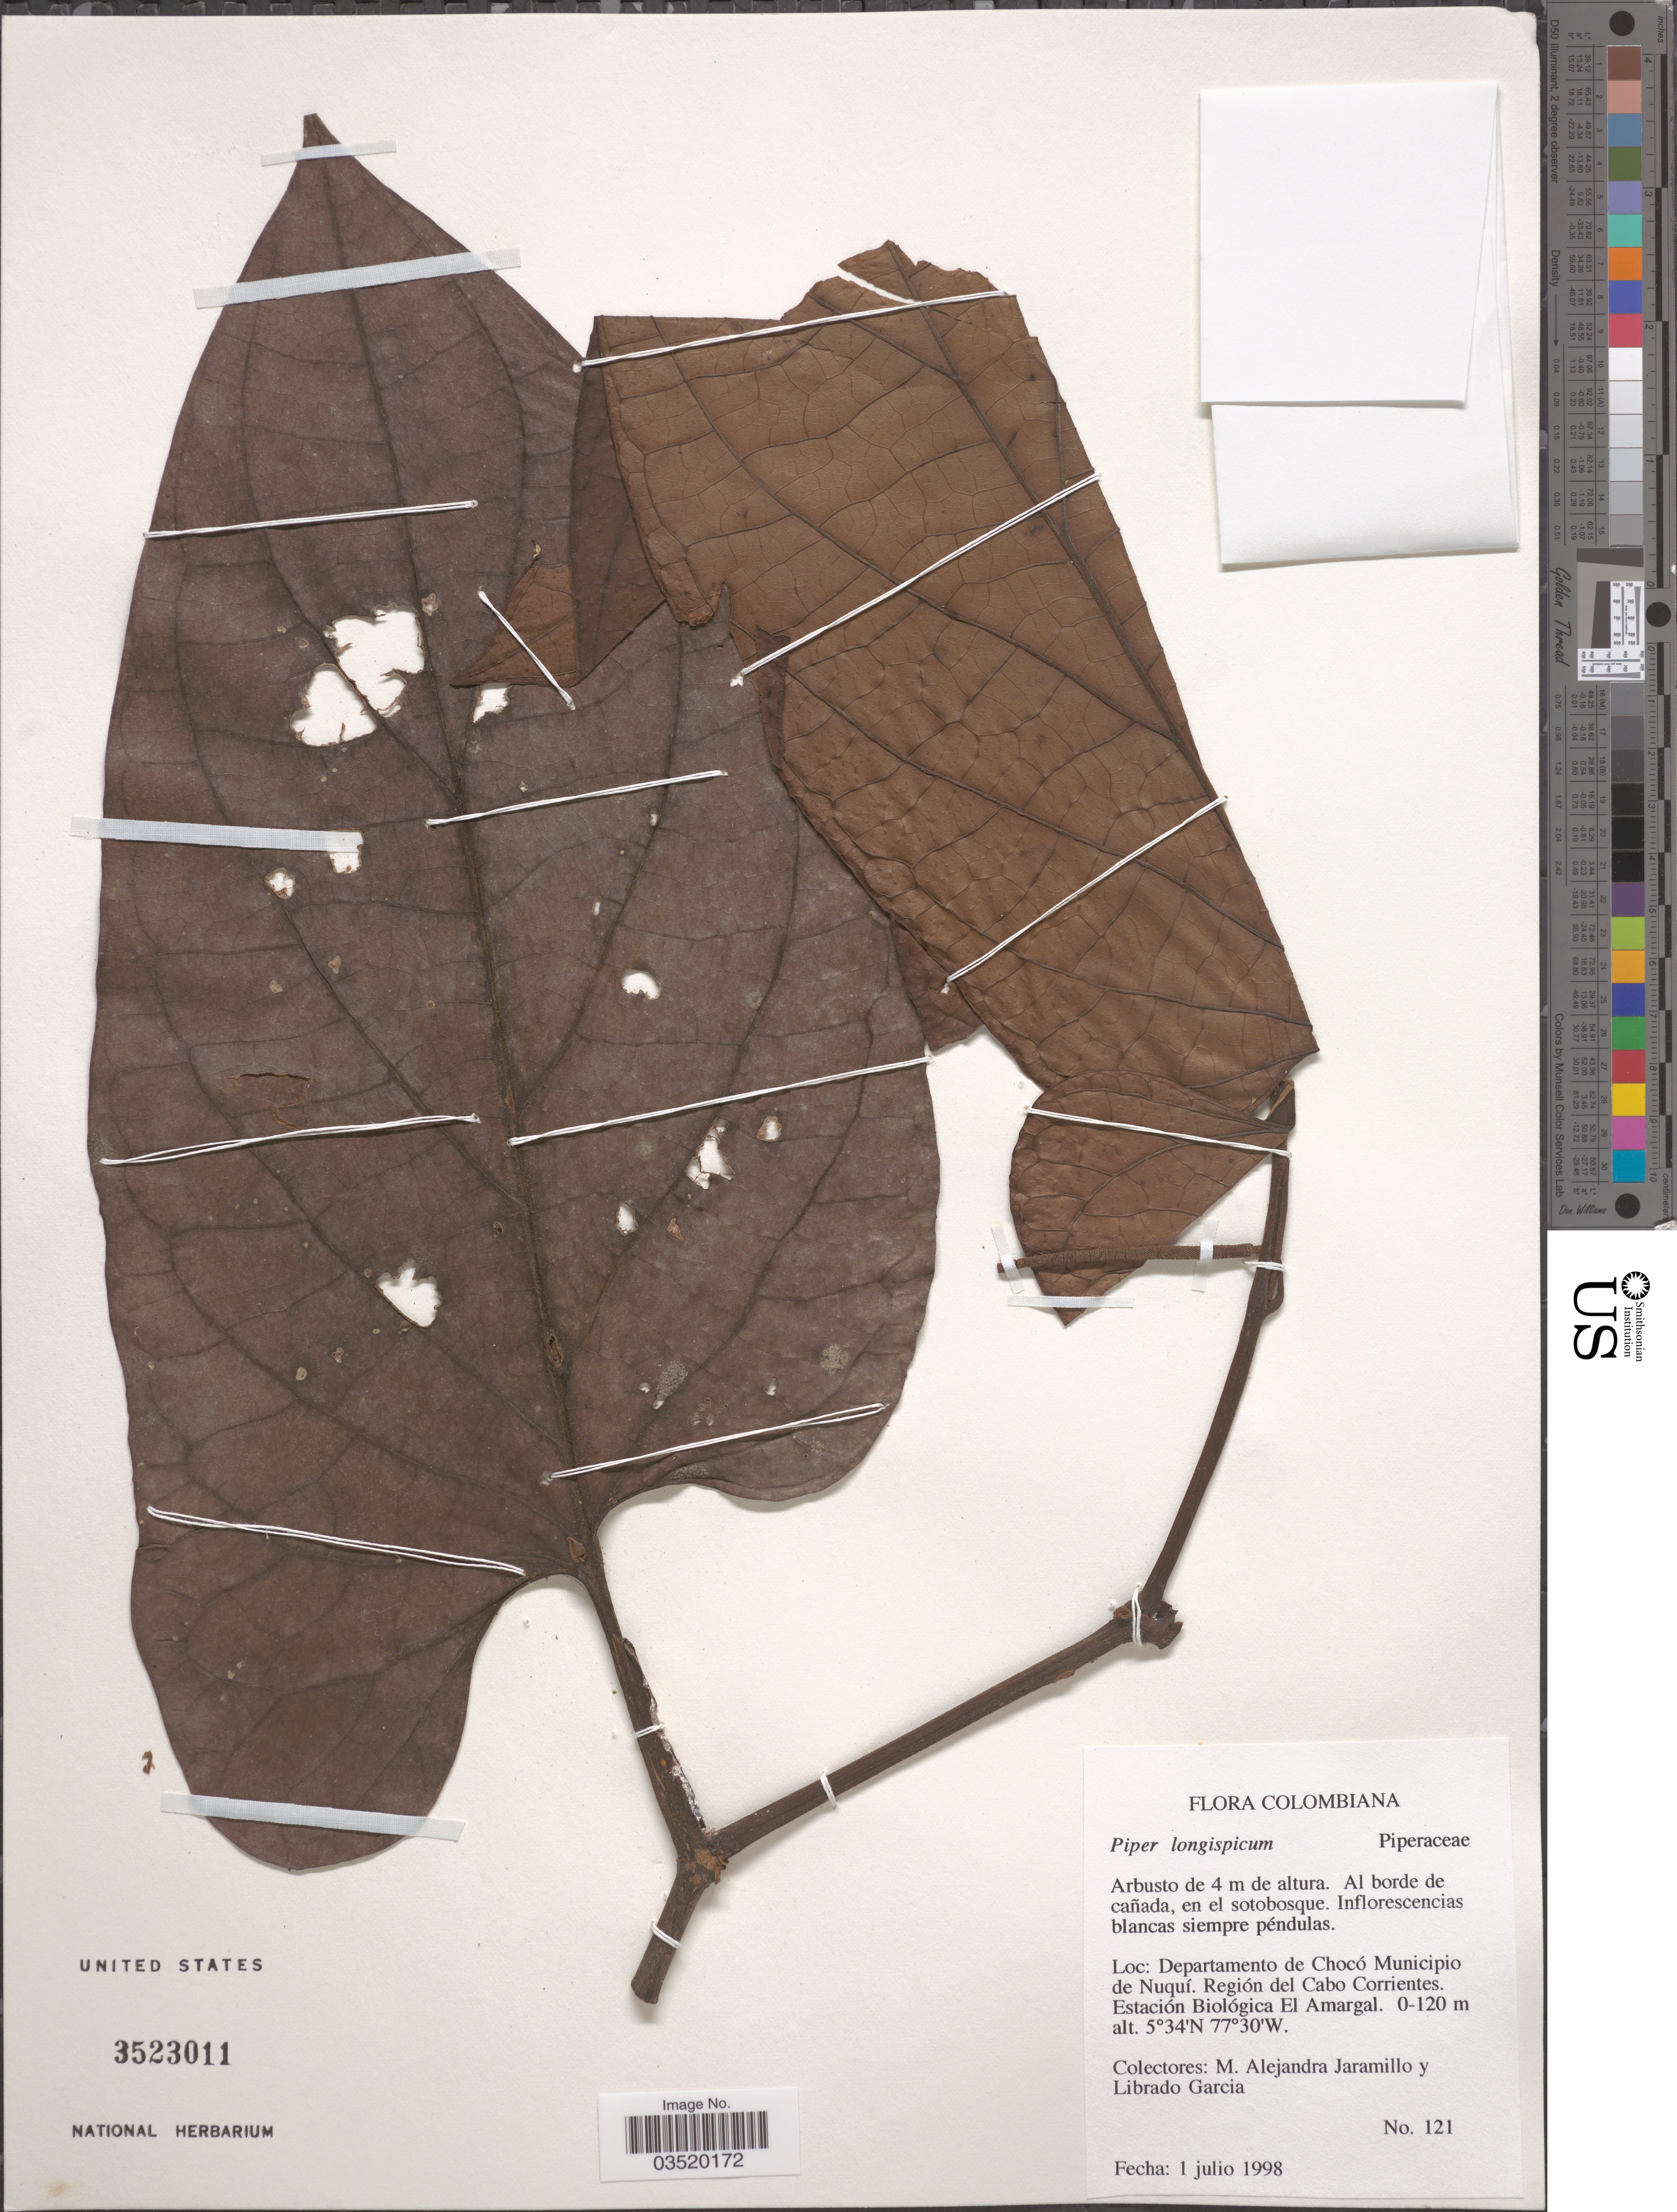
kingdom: Plantae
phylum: Tracheophyta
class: Magnoliopsida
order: Piperales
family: Piperaceae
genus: Piper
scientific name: Piper longispicum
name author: C. DC.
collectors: M. A. Jaramillo & L. Garcia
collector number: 121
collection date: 1998-07-01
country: Colombia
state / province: Chocó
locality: Departamento de Chocó Municipio de Nuquí. Región del Cabo Corrientes. Estación Biológica El Amargal.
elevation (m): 0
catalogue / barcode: US 3523011